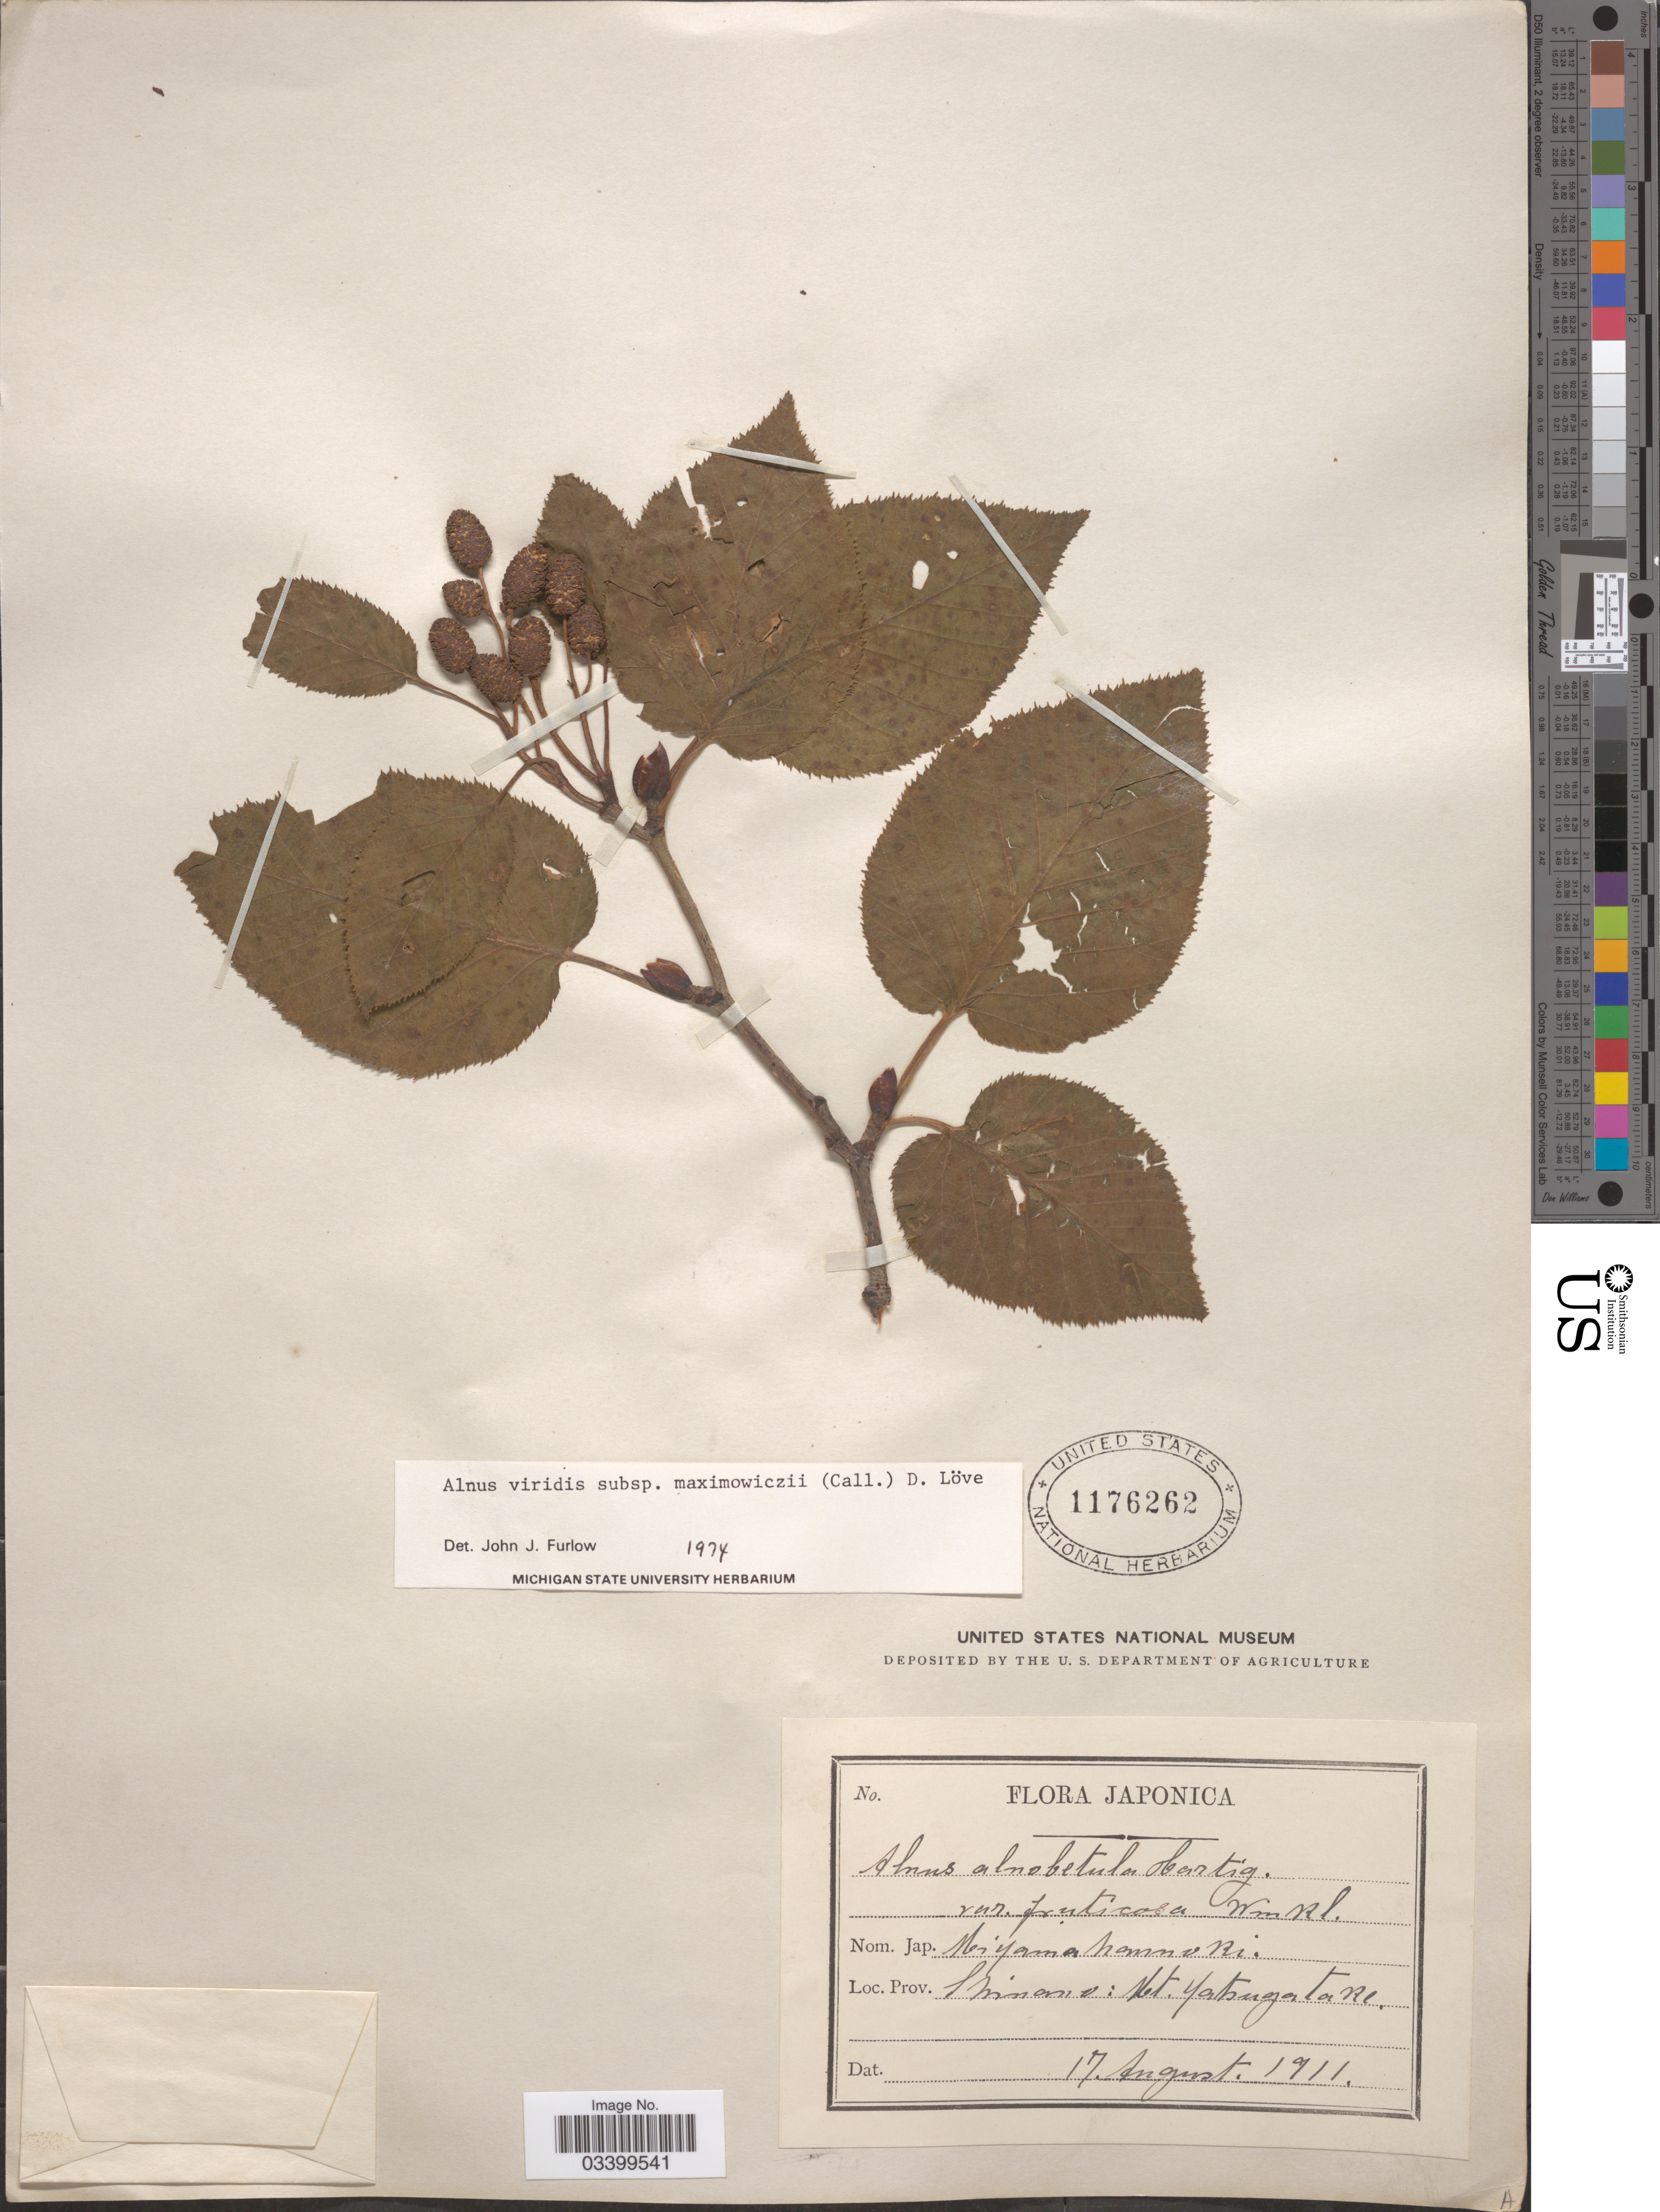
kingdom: Plantae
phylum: Tracheophyta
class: Magnoliopsida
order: Fagales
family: Betulaceae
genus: Alnus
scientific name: Alnus maximowiczii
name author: Callier ex C.K. Schneid.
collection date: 1911-08-17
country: Japan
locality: Shinano: Mt. Yatsugatare.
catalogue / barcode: US 1176262